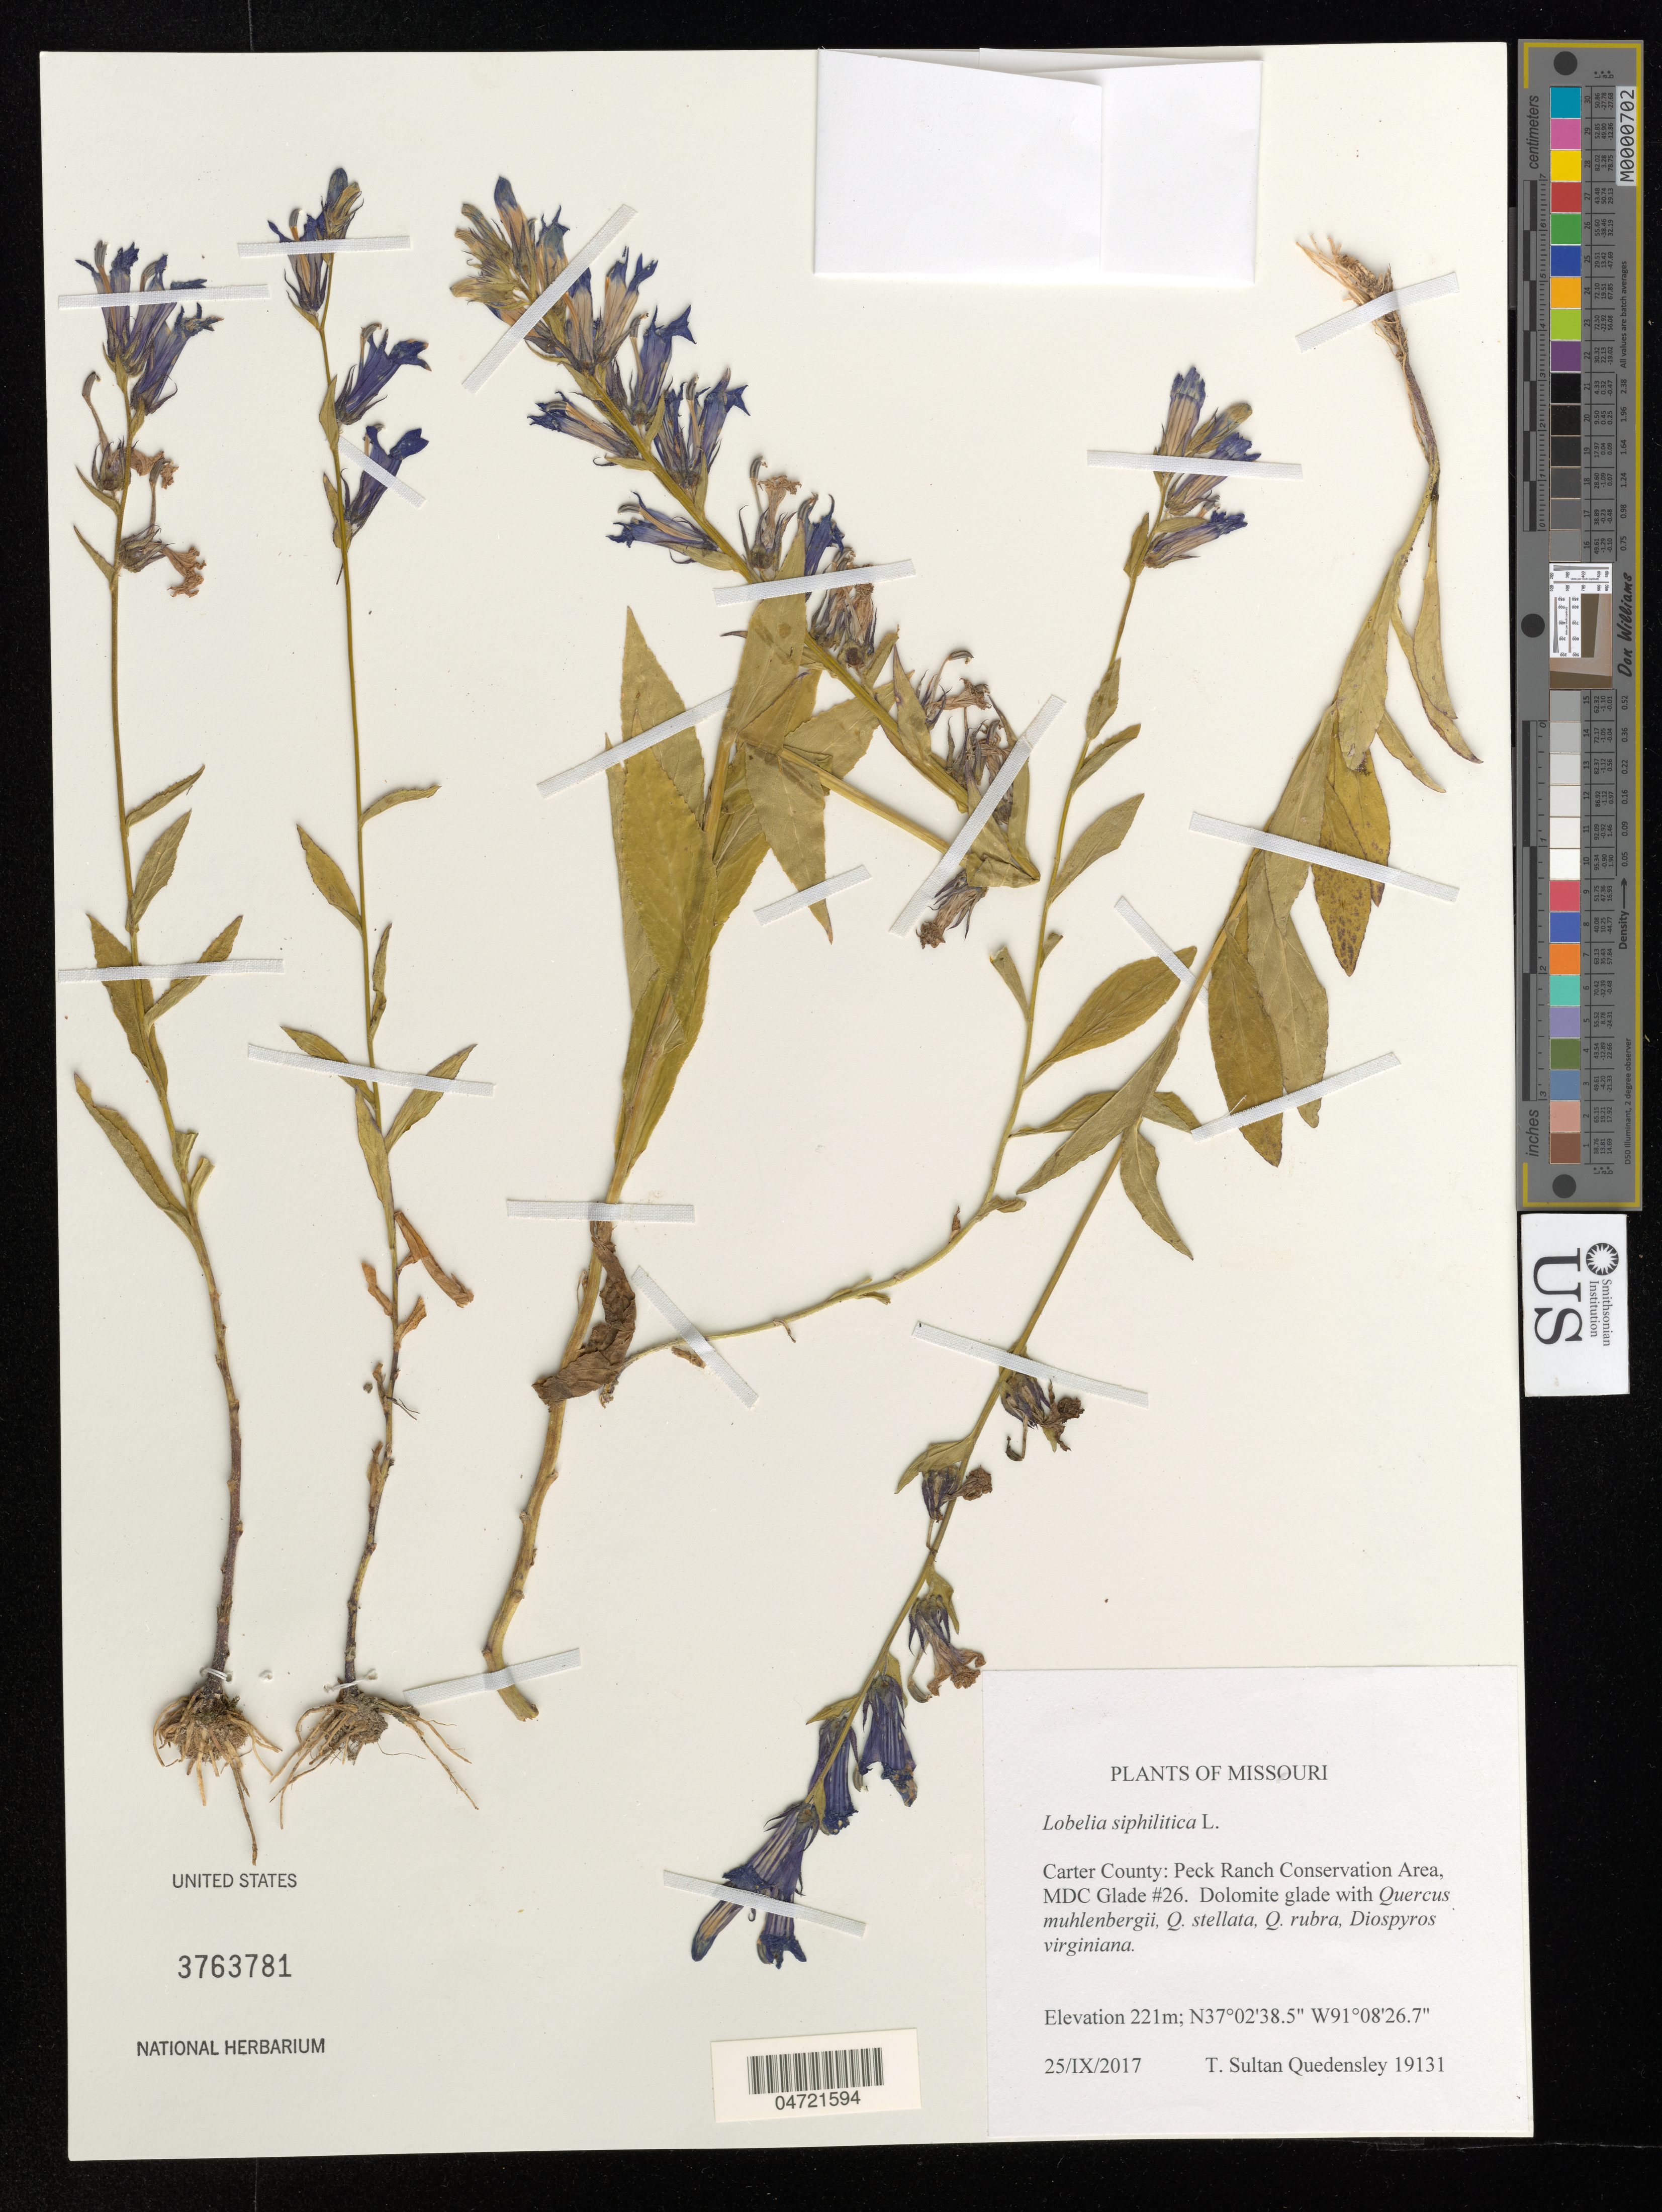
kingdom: Plantae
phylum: Tracheophyta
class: Magnoliopsida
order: Asterales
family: Campanulaceae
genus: Lobelia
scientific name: Lobelia siphilitica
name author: L.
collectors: T. S. Quedensley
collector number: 19131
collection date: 2017-09-25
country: United States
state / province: Missouri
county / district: Carter County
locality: Peck Ranch Conservation Area, MDC Glade #26.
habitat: Dolomite glade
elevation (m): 221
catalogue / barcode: US 3763781